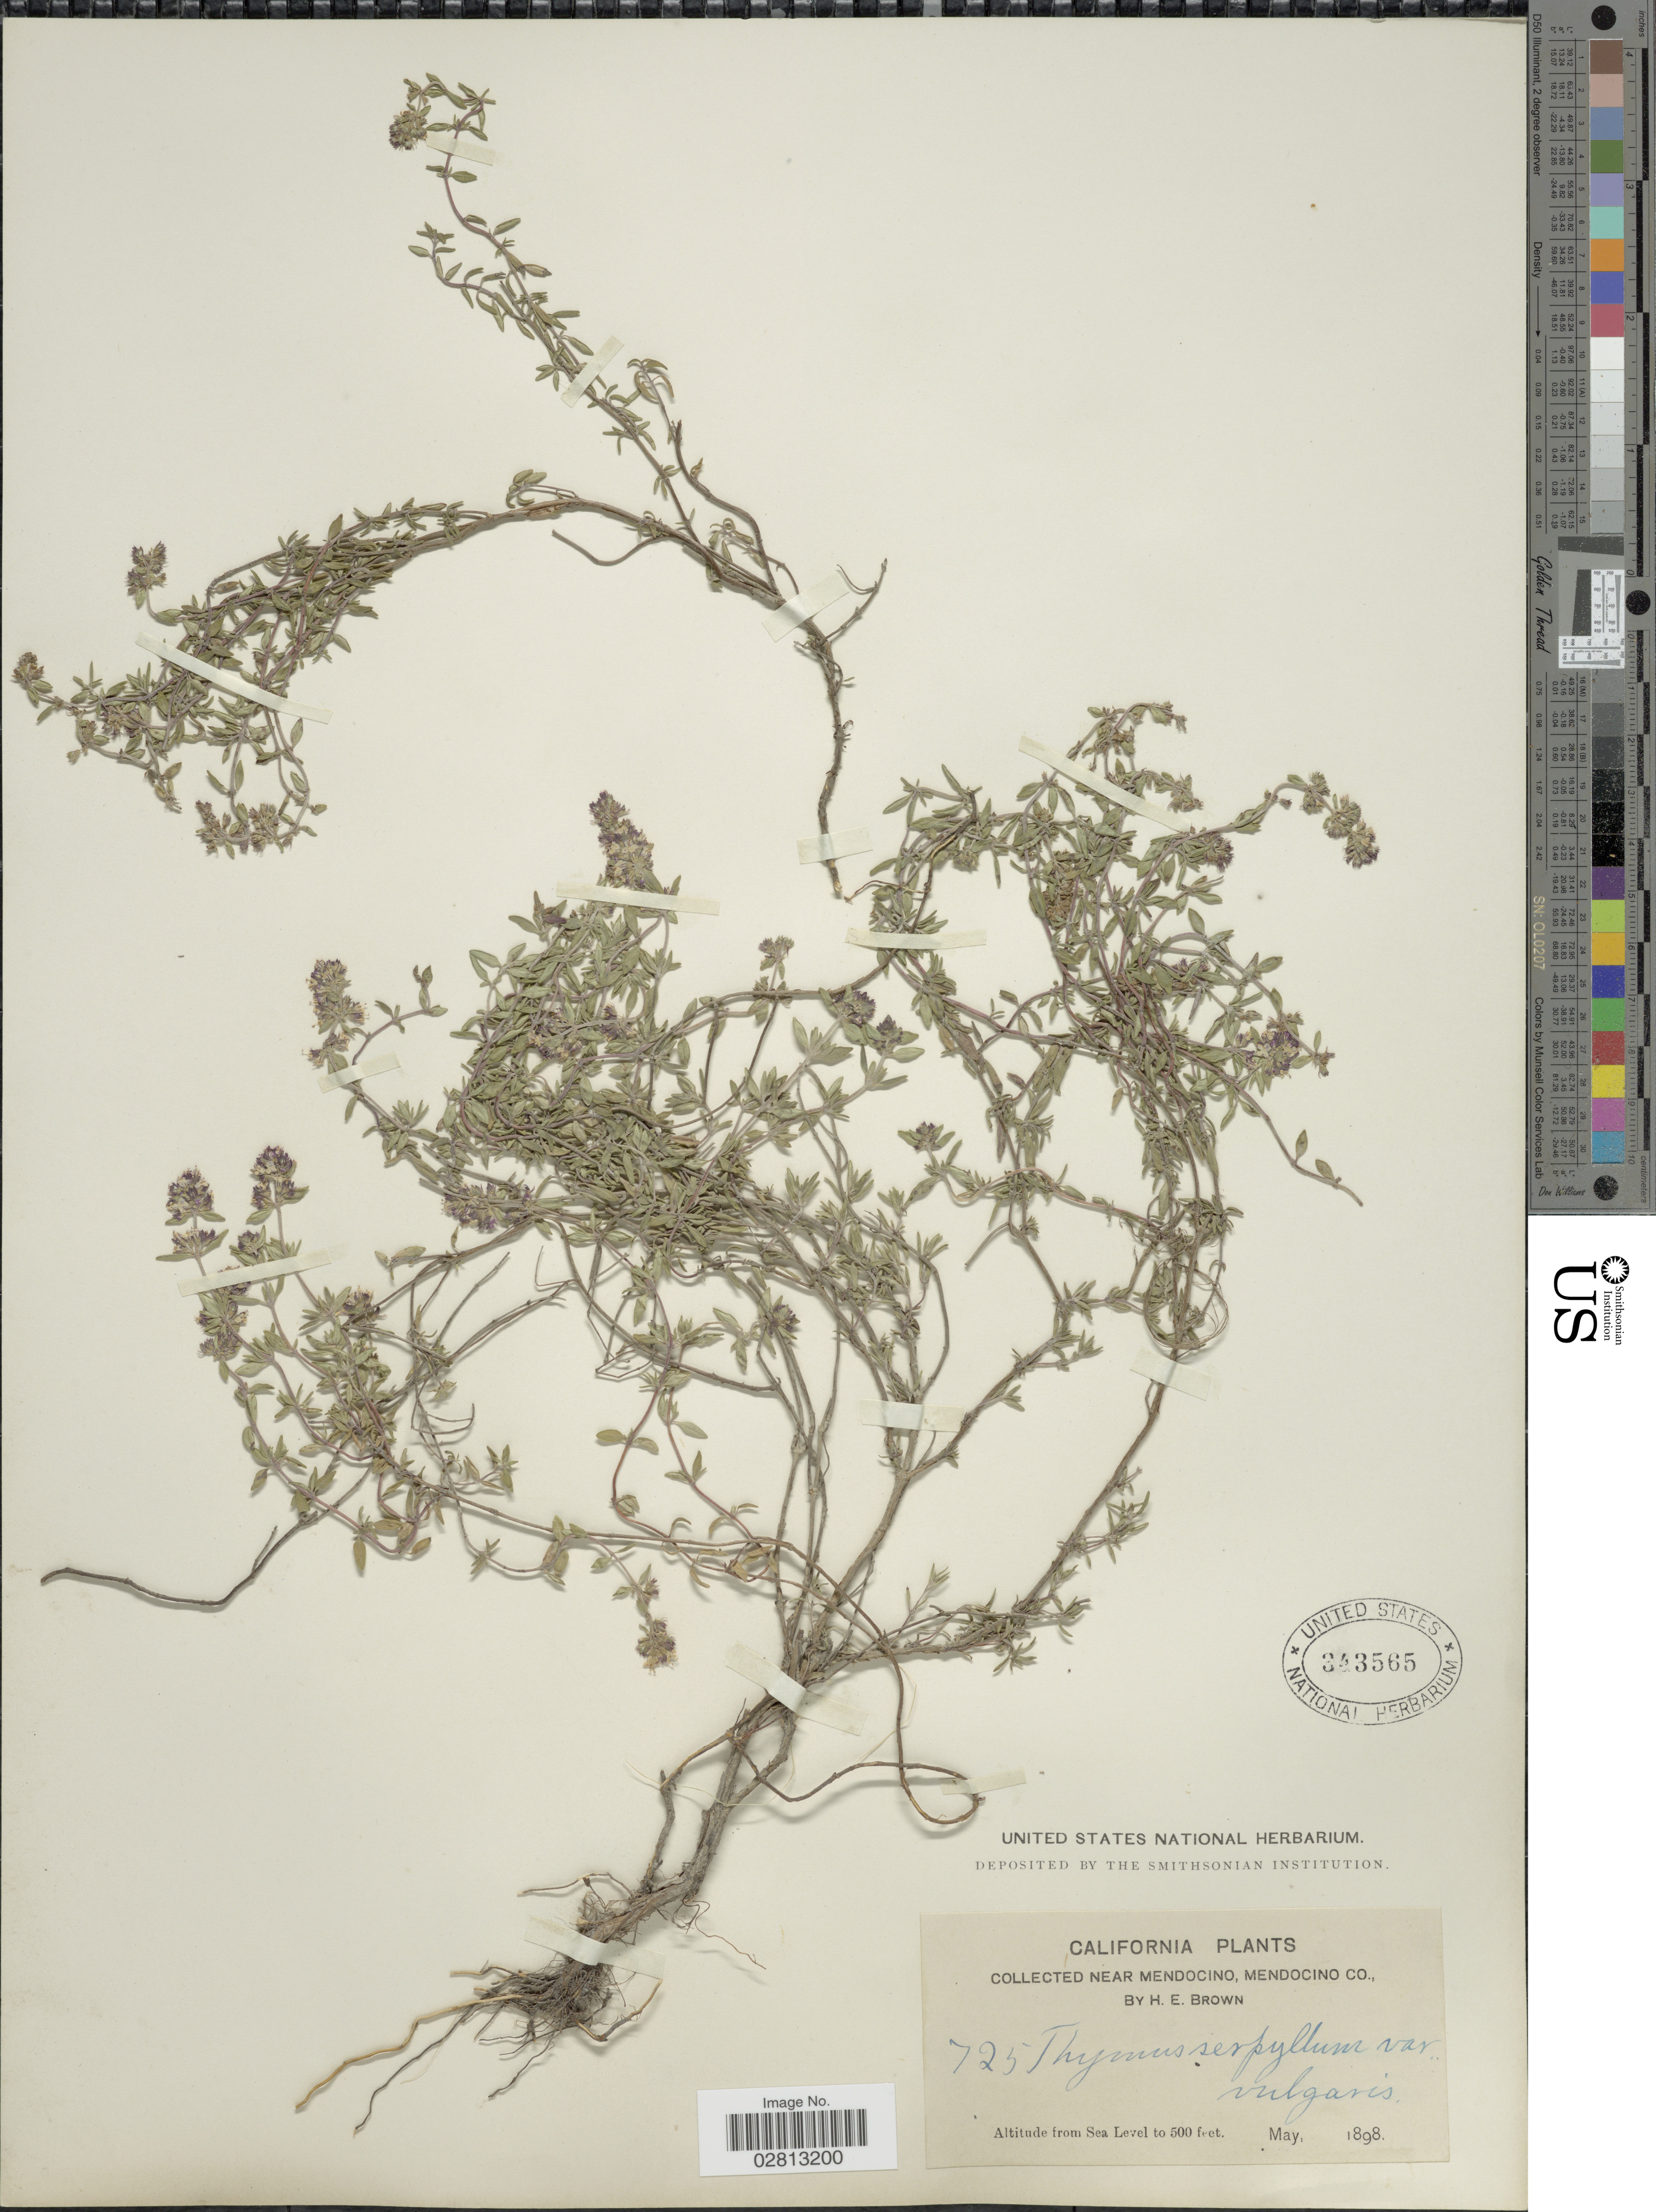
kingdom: Plantae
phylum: Tracheophyta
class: Magnoliopsida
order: Lamiales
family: Lamiaceae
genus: Thymus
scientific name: Thymus serpyllum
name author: L.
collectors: H. E. Brown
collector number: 725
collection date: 1898-05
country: United States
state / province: California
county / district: Mendocino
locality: Near Mendocino, Mendocino Co.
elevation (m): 0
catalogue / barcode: US 343565